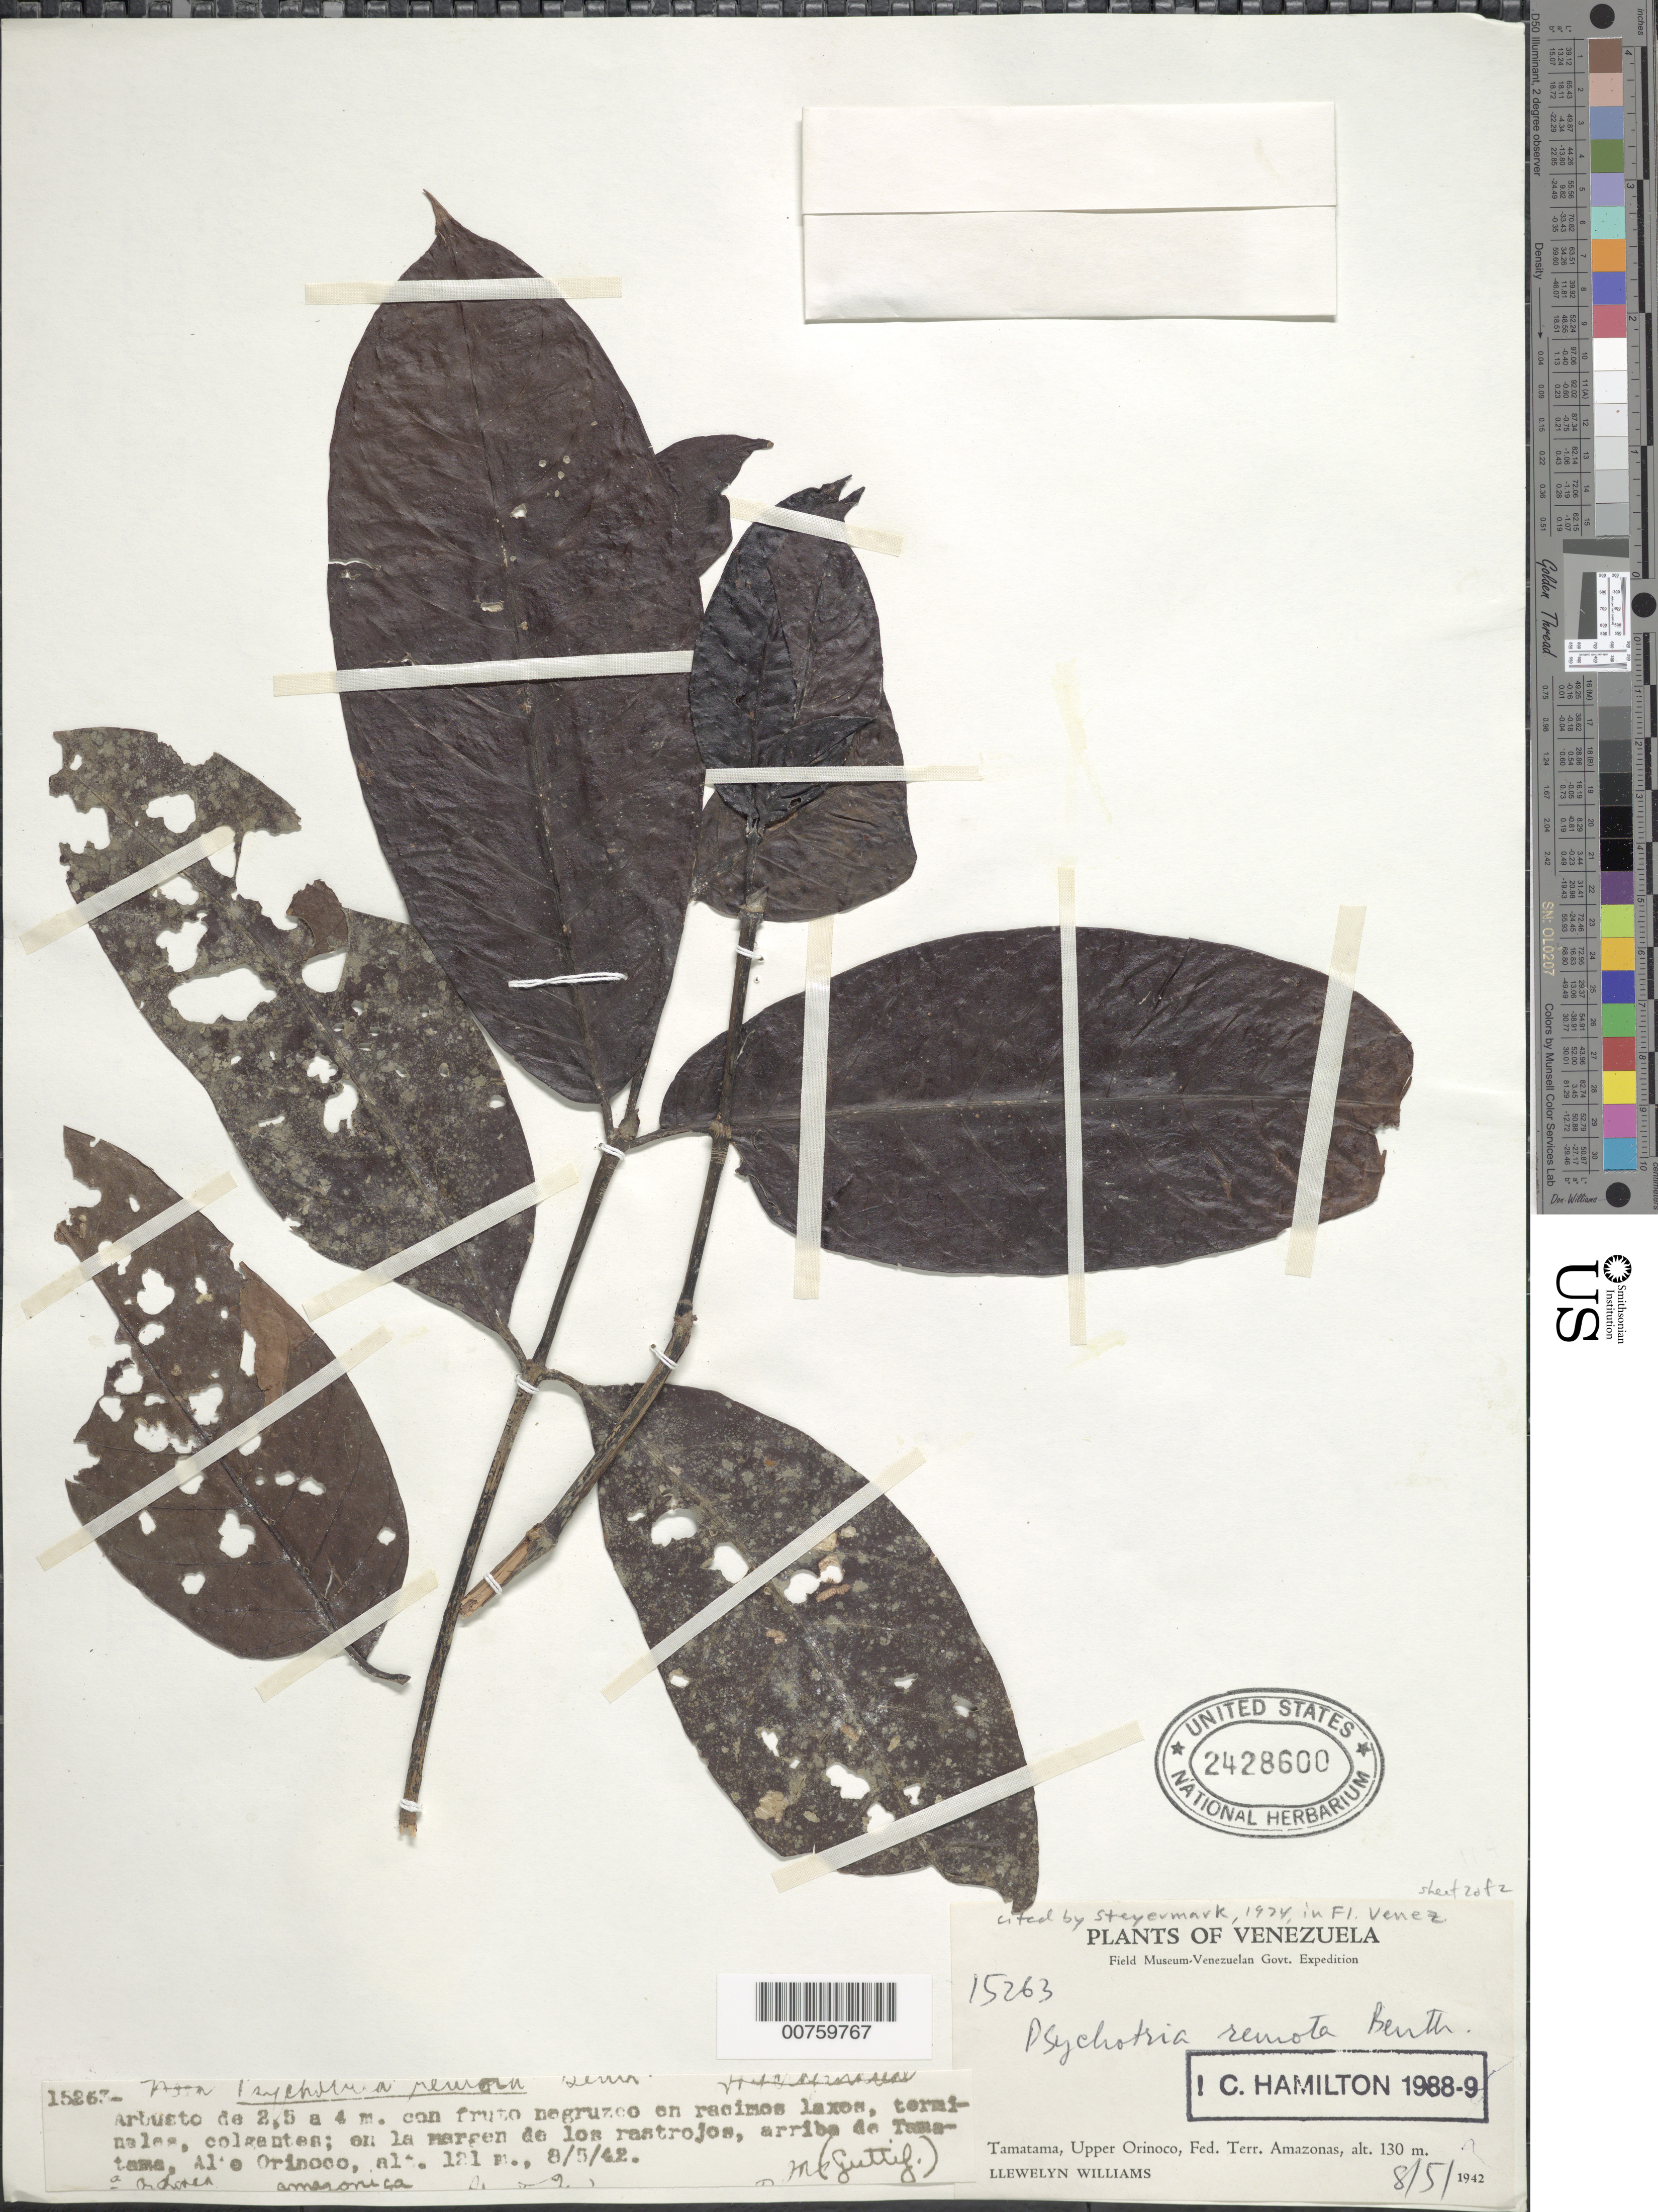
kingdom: Plantae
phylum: Tracheophyta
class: Magnoliopsida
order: Gentianales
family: Rubiaceae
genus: Psychotria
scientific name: Psychotria remota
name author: Benth.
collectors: Ll. Williams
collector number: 15263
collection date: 1942-05-08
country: Venezuela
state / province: Amazonas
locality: Tamatama, Upper Orinoco, Fed. Terr. Amazonas, en la margen de los rastojos, arriba de Tamatama, Al de Orinoco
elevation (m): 130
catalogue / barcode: US 2428600